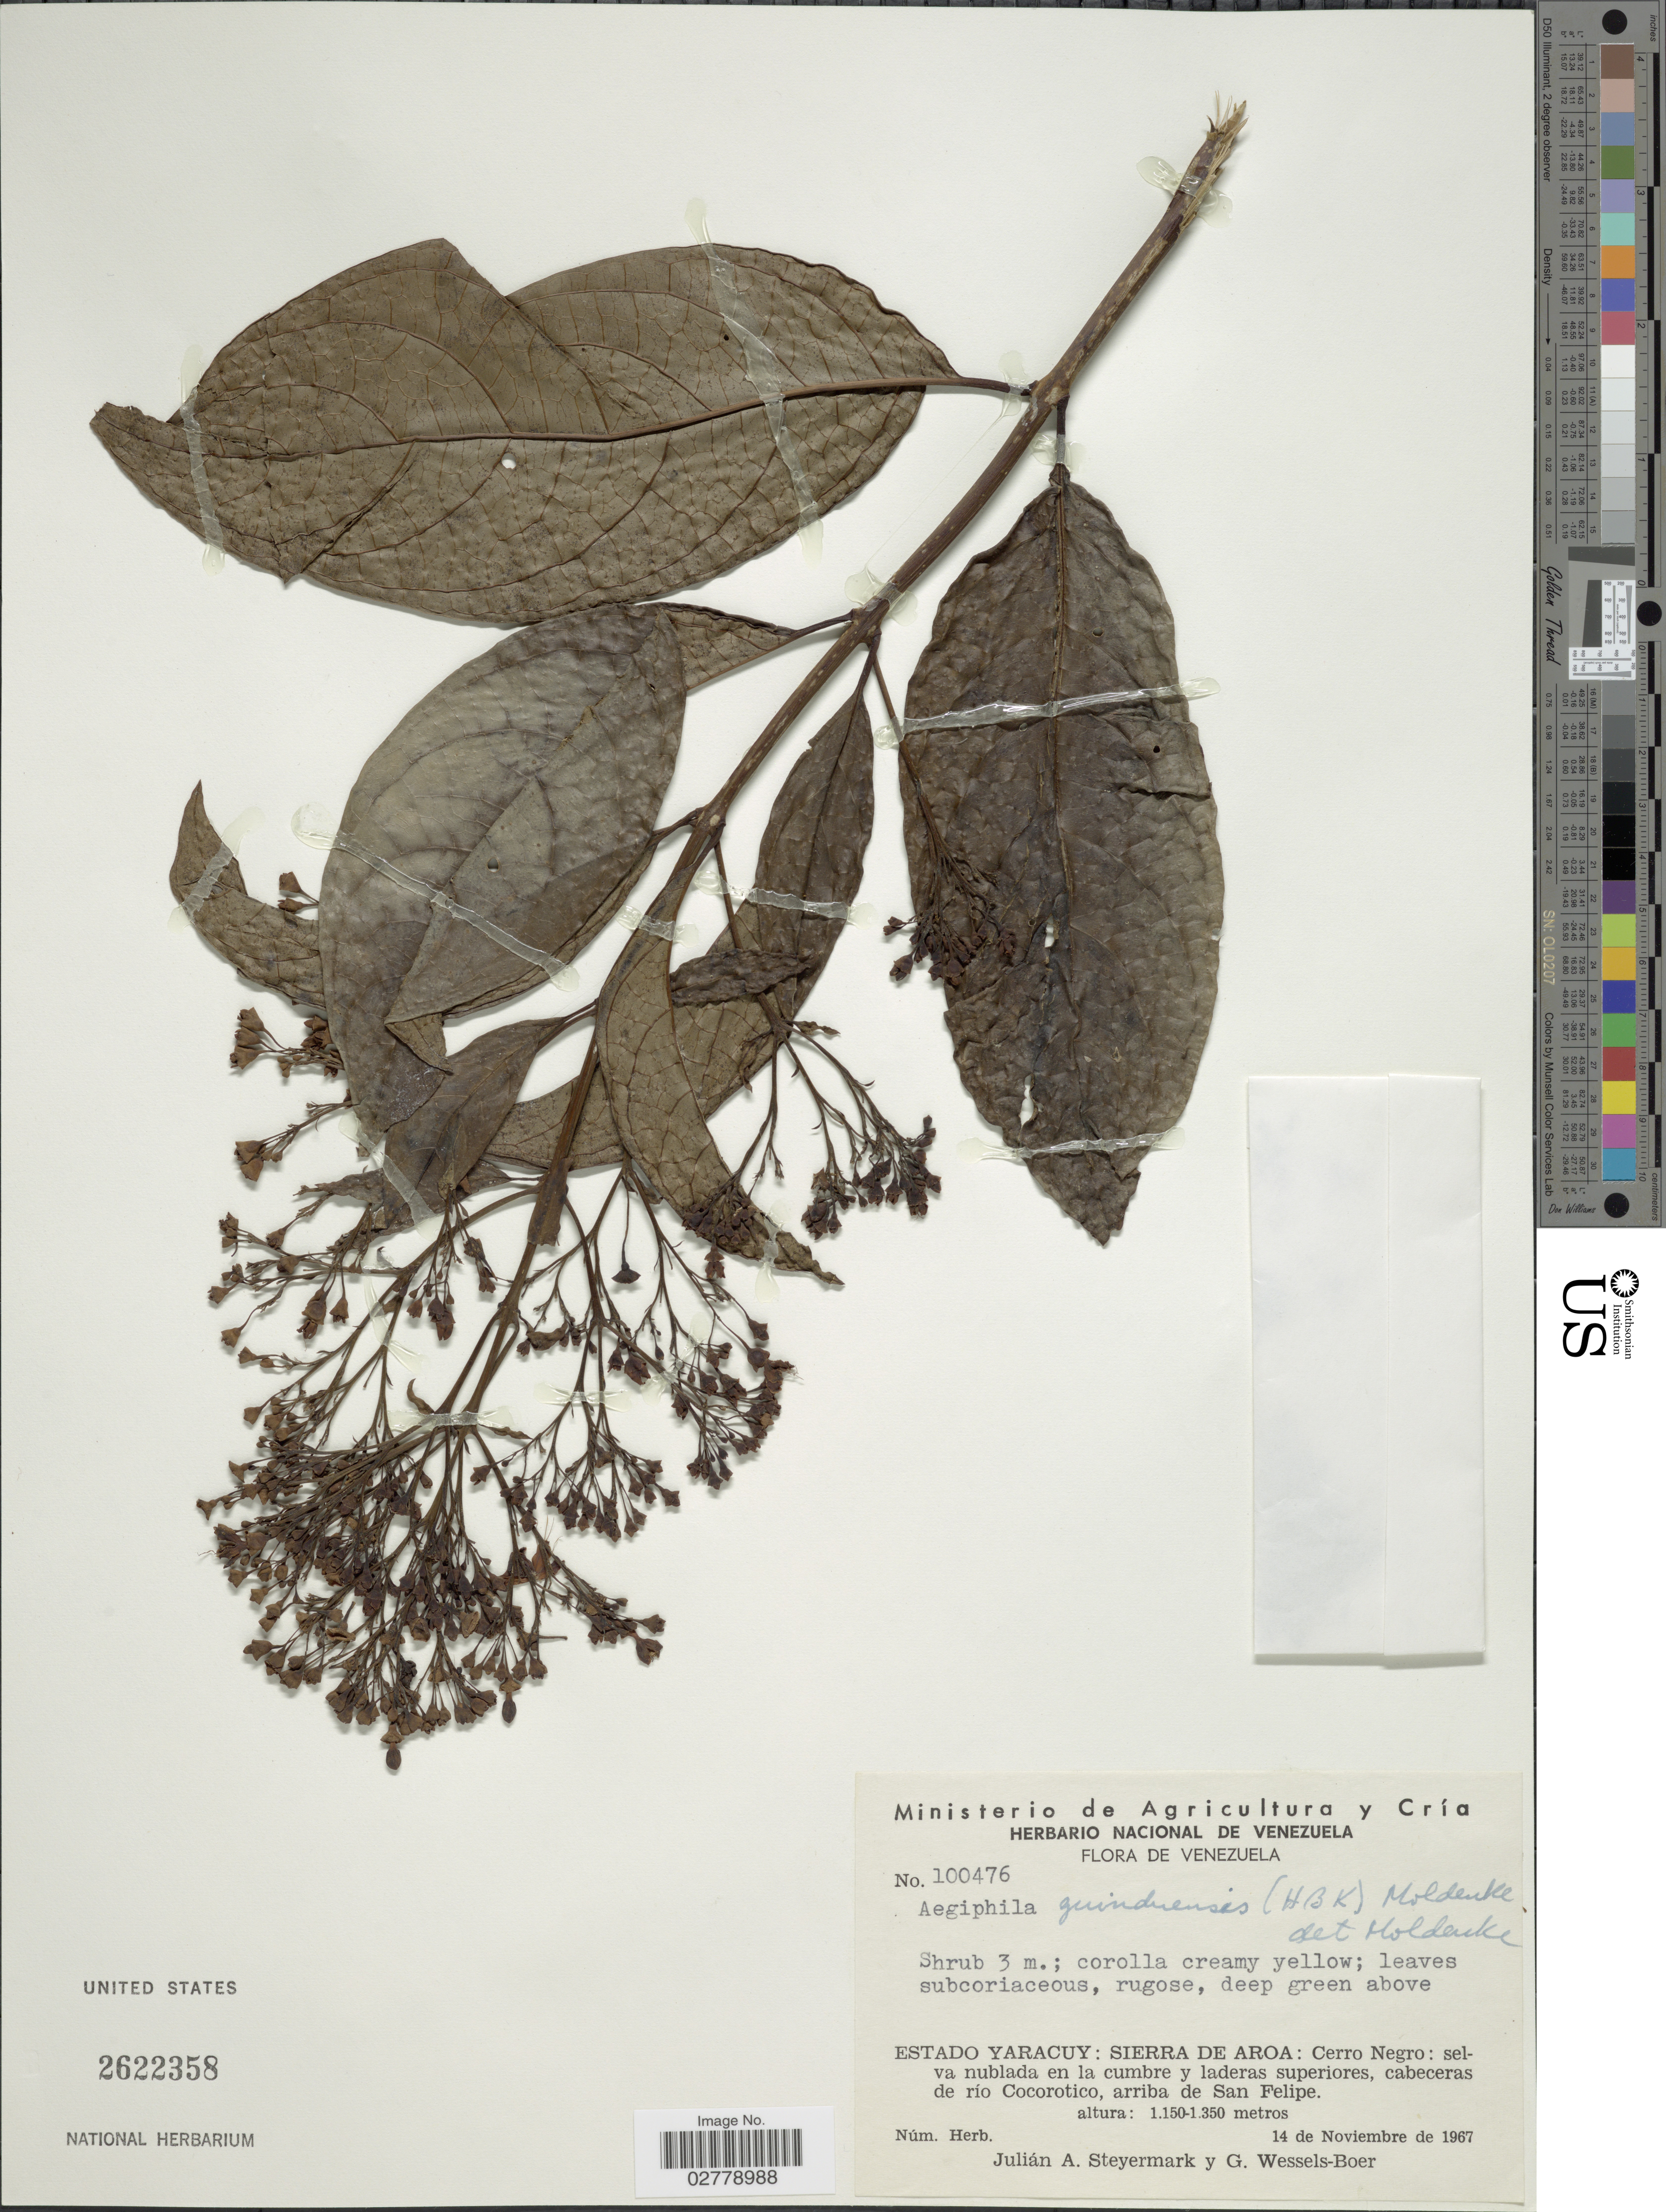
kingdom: Plantae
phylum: Tracheophyta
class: Magnoliopsida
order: Lamiales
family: Lamiaceae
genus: Aegiphila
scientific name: Aegiphila quinduensis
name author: (Kunth) Moldenke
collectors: J. Steyermark & G. Wessels Boer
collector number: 100476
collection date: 1967-11-14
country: Venezuela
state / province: Yaracuy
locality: Sierra de Aroa: Cerro Negro: selva nublada en la cumbre y laderas superiores, cabeceras de río Cocorotico, arriba de San Felipe.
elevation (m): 1150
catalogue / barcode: US 2622358